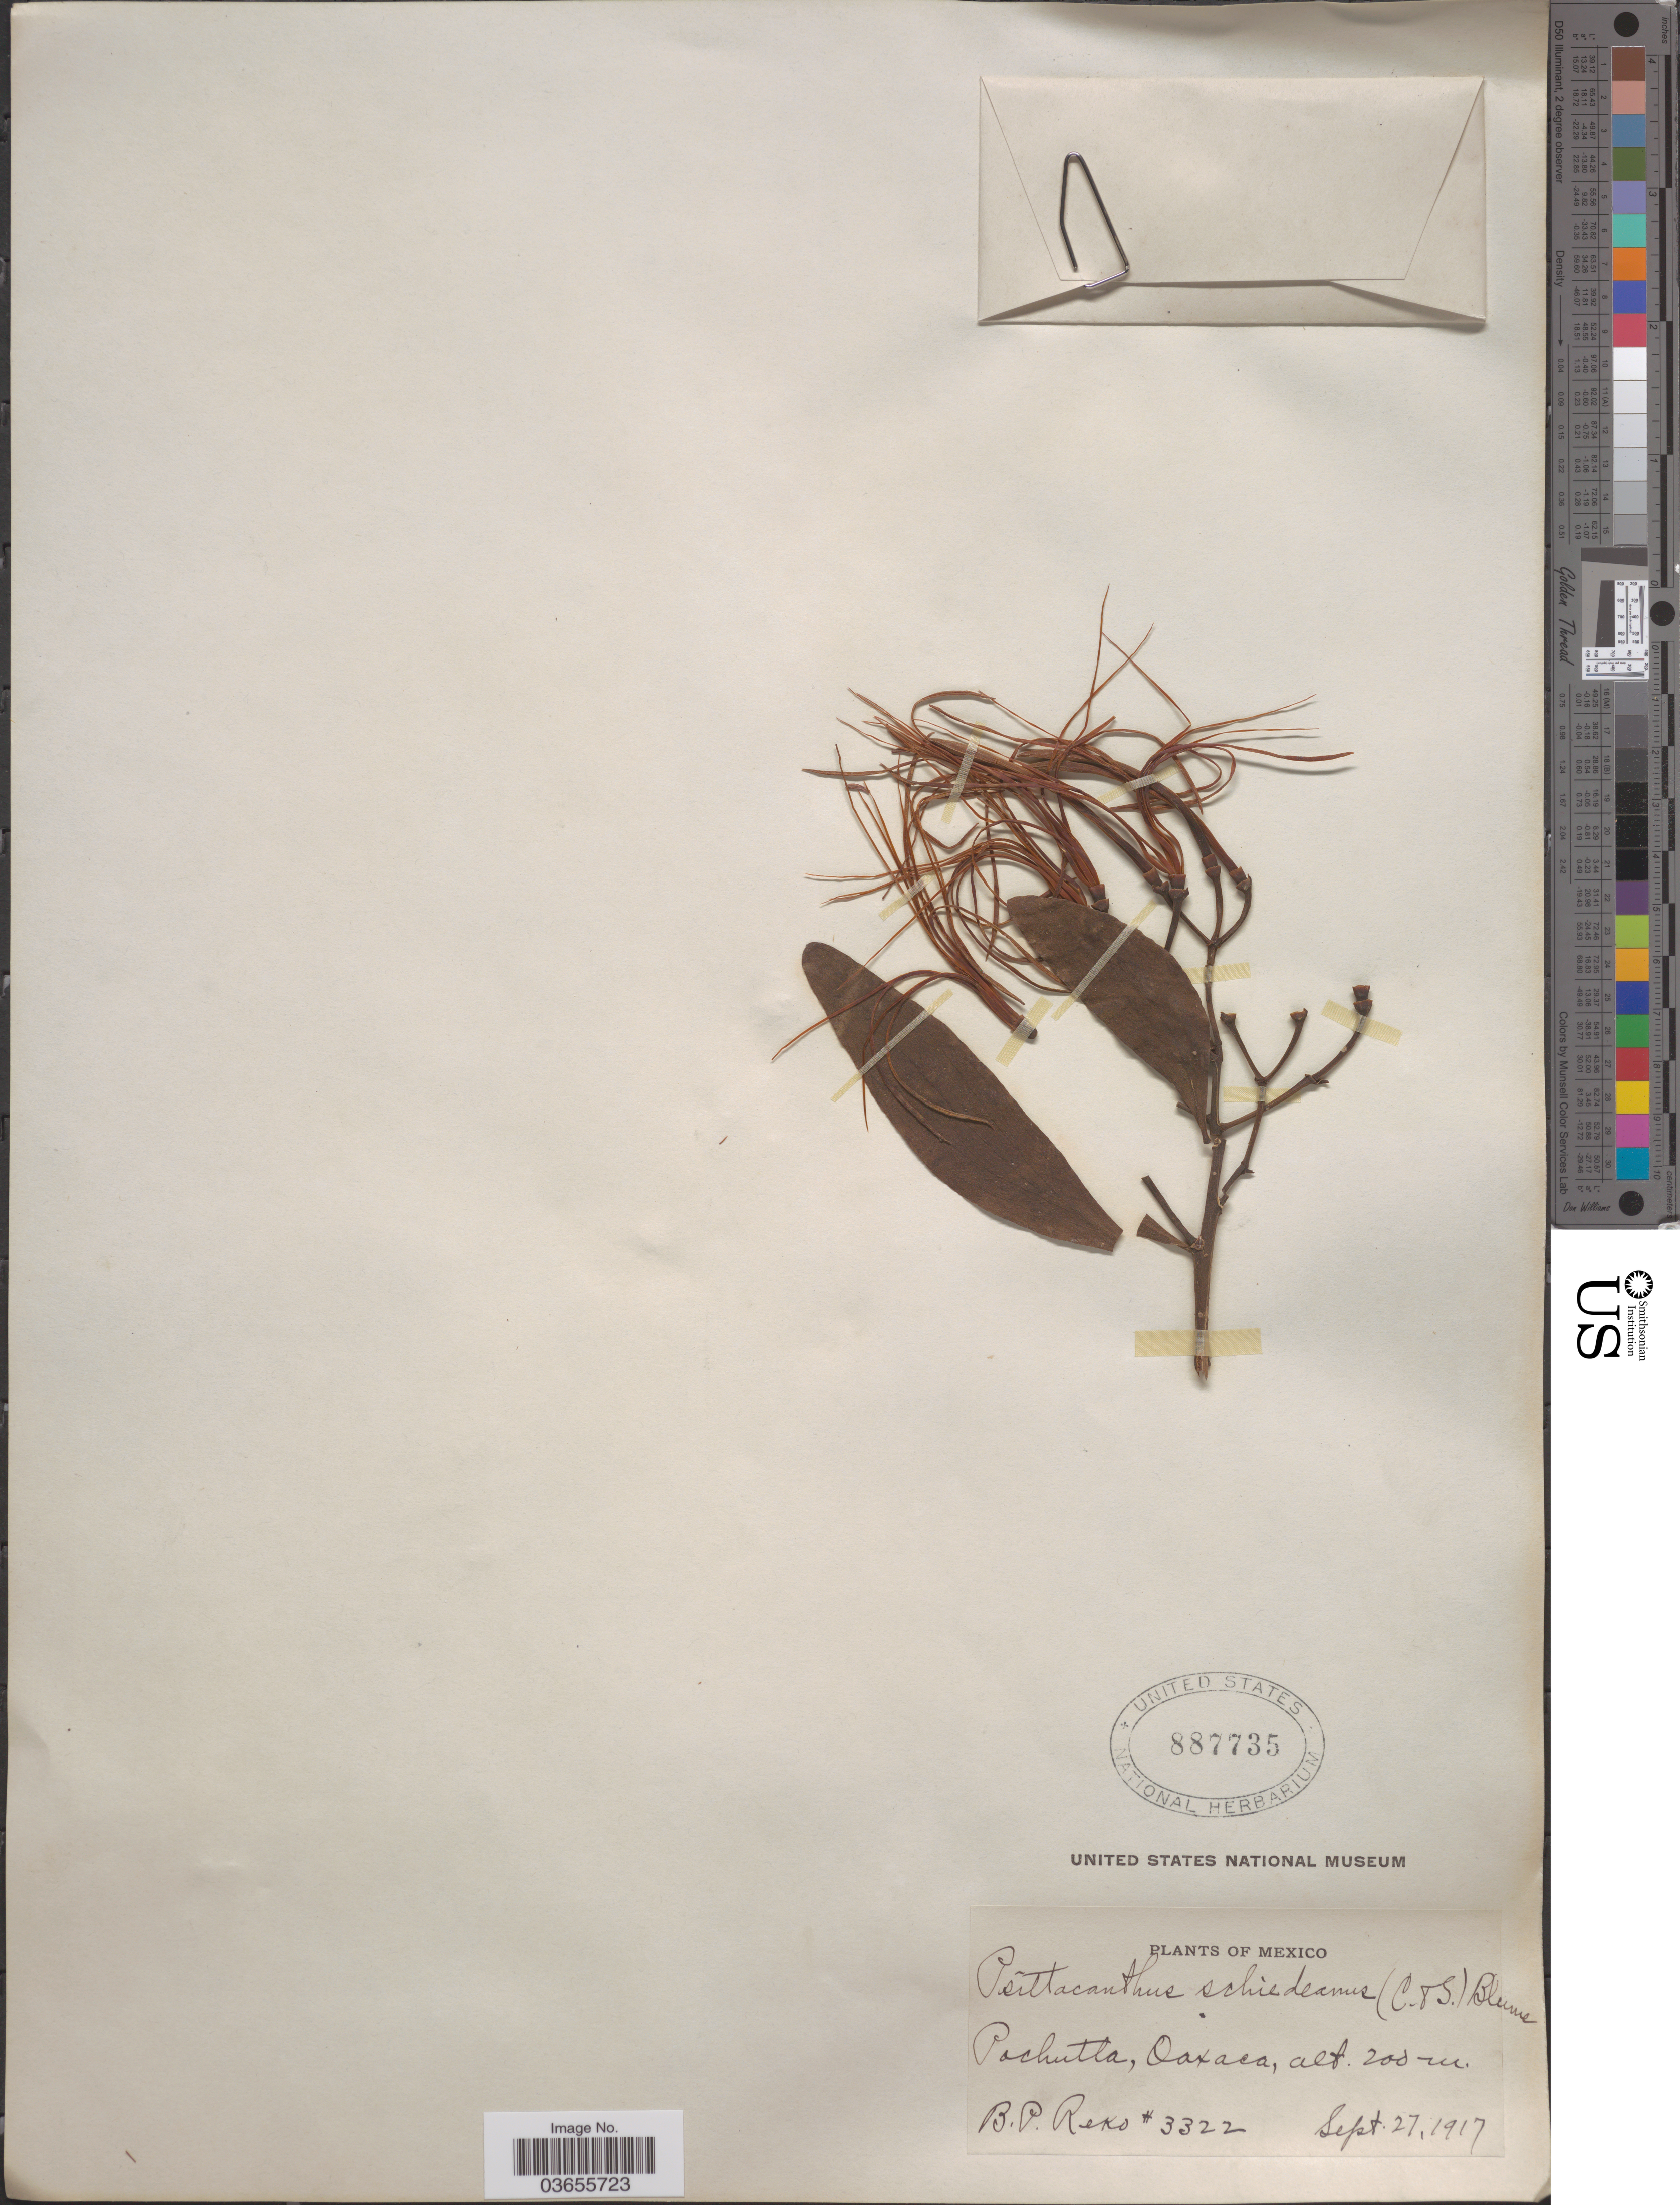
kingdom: Plantae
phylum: Tracheophyta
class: Magnoliopsida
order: Santalales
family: Loranthaceae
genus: Psittacanthus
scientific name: Psittacanthus schiedeanus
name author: (Schltdl. & Cham.) Blume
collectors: B. P. Reko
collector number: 3322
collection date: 1917-09-27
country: Mexico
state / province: Oaxaca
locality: Pochutla.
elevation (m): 200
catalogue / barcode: US 887735